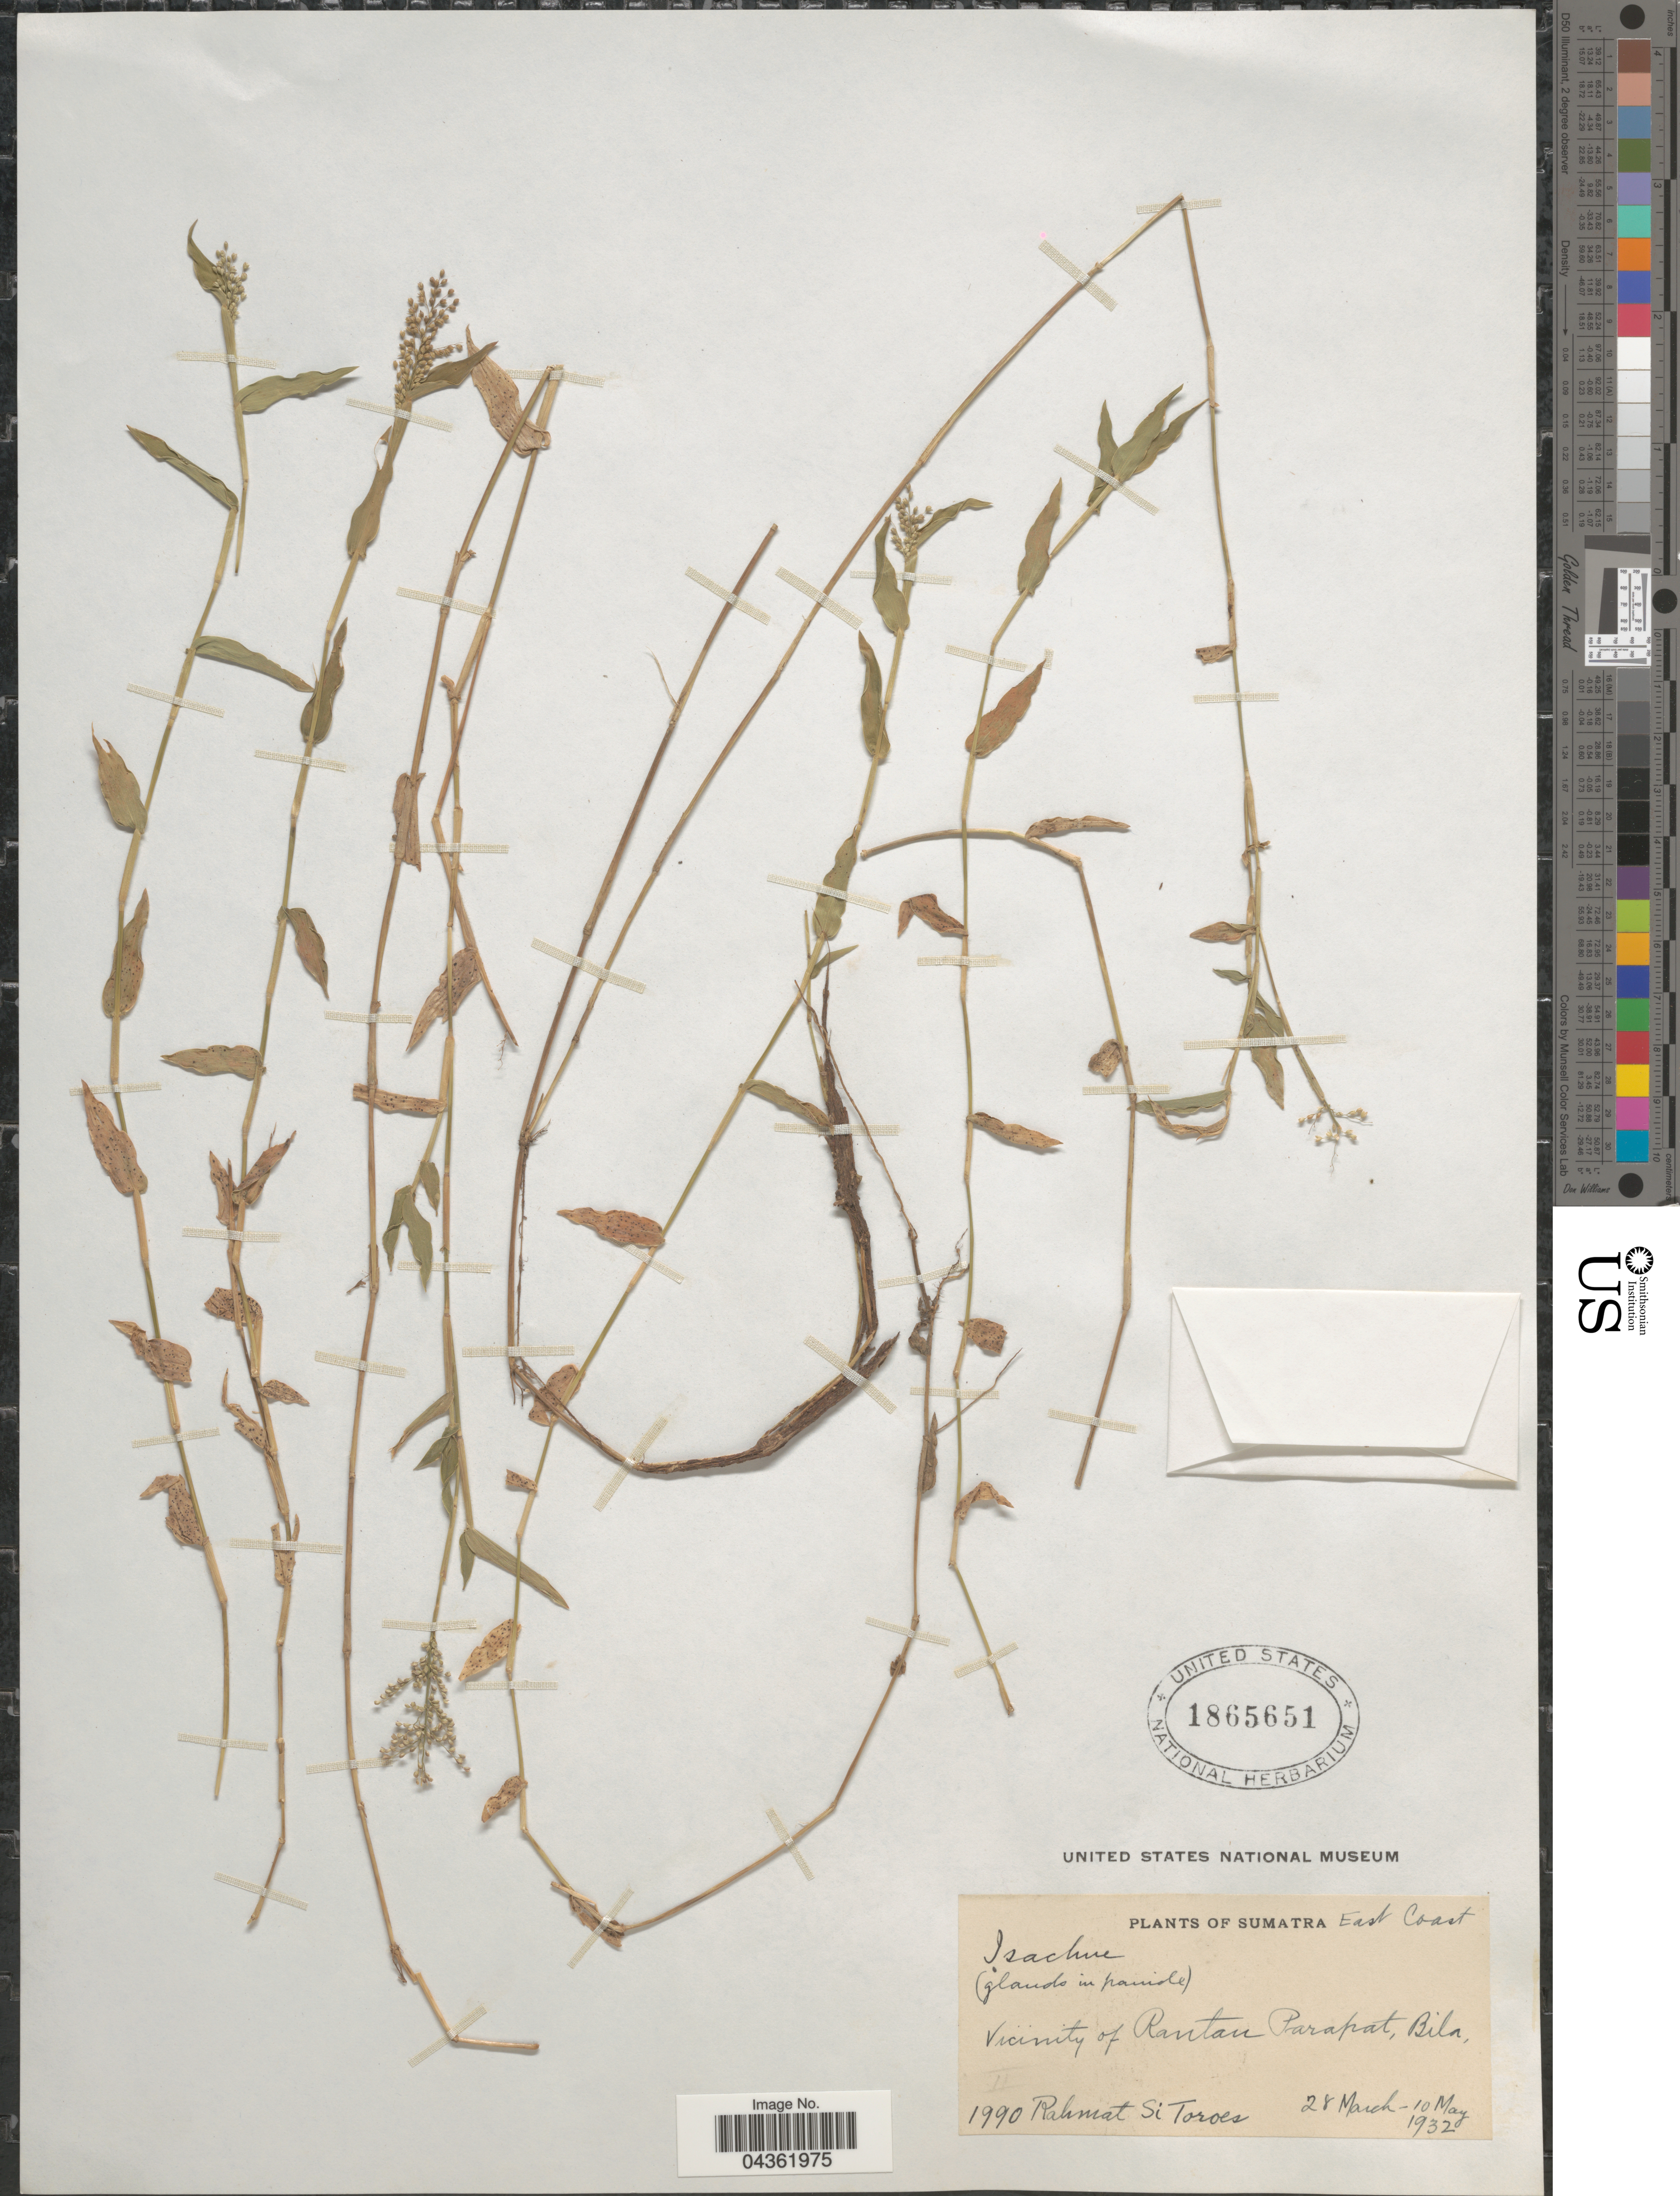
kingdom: Plantae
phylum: Tracheophyta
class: Liliopsida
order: Poales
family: Poaceae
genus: Isachne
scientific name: Isachne sp.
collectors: Rahmat Si Boeea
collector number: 1990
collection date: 1932-03-28/1932-05-10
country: Indonesia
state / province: Sumatra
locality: East Coast. Vicinity of Rantau Parapat, Bila.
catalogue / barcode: US 1865651